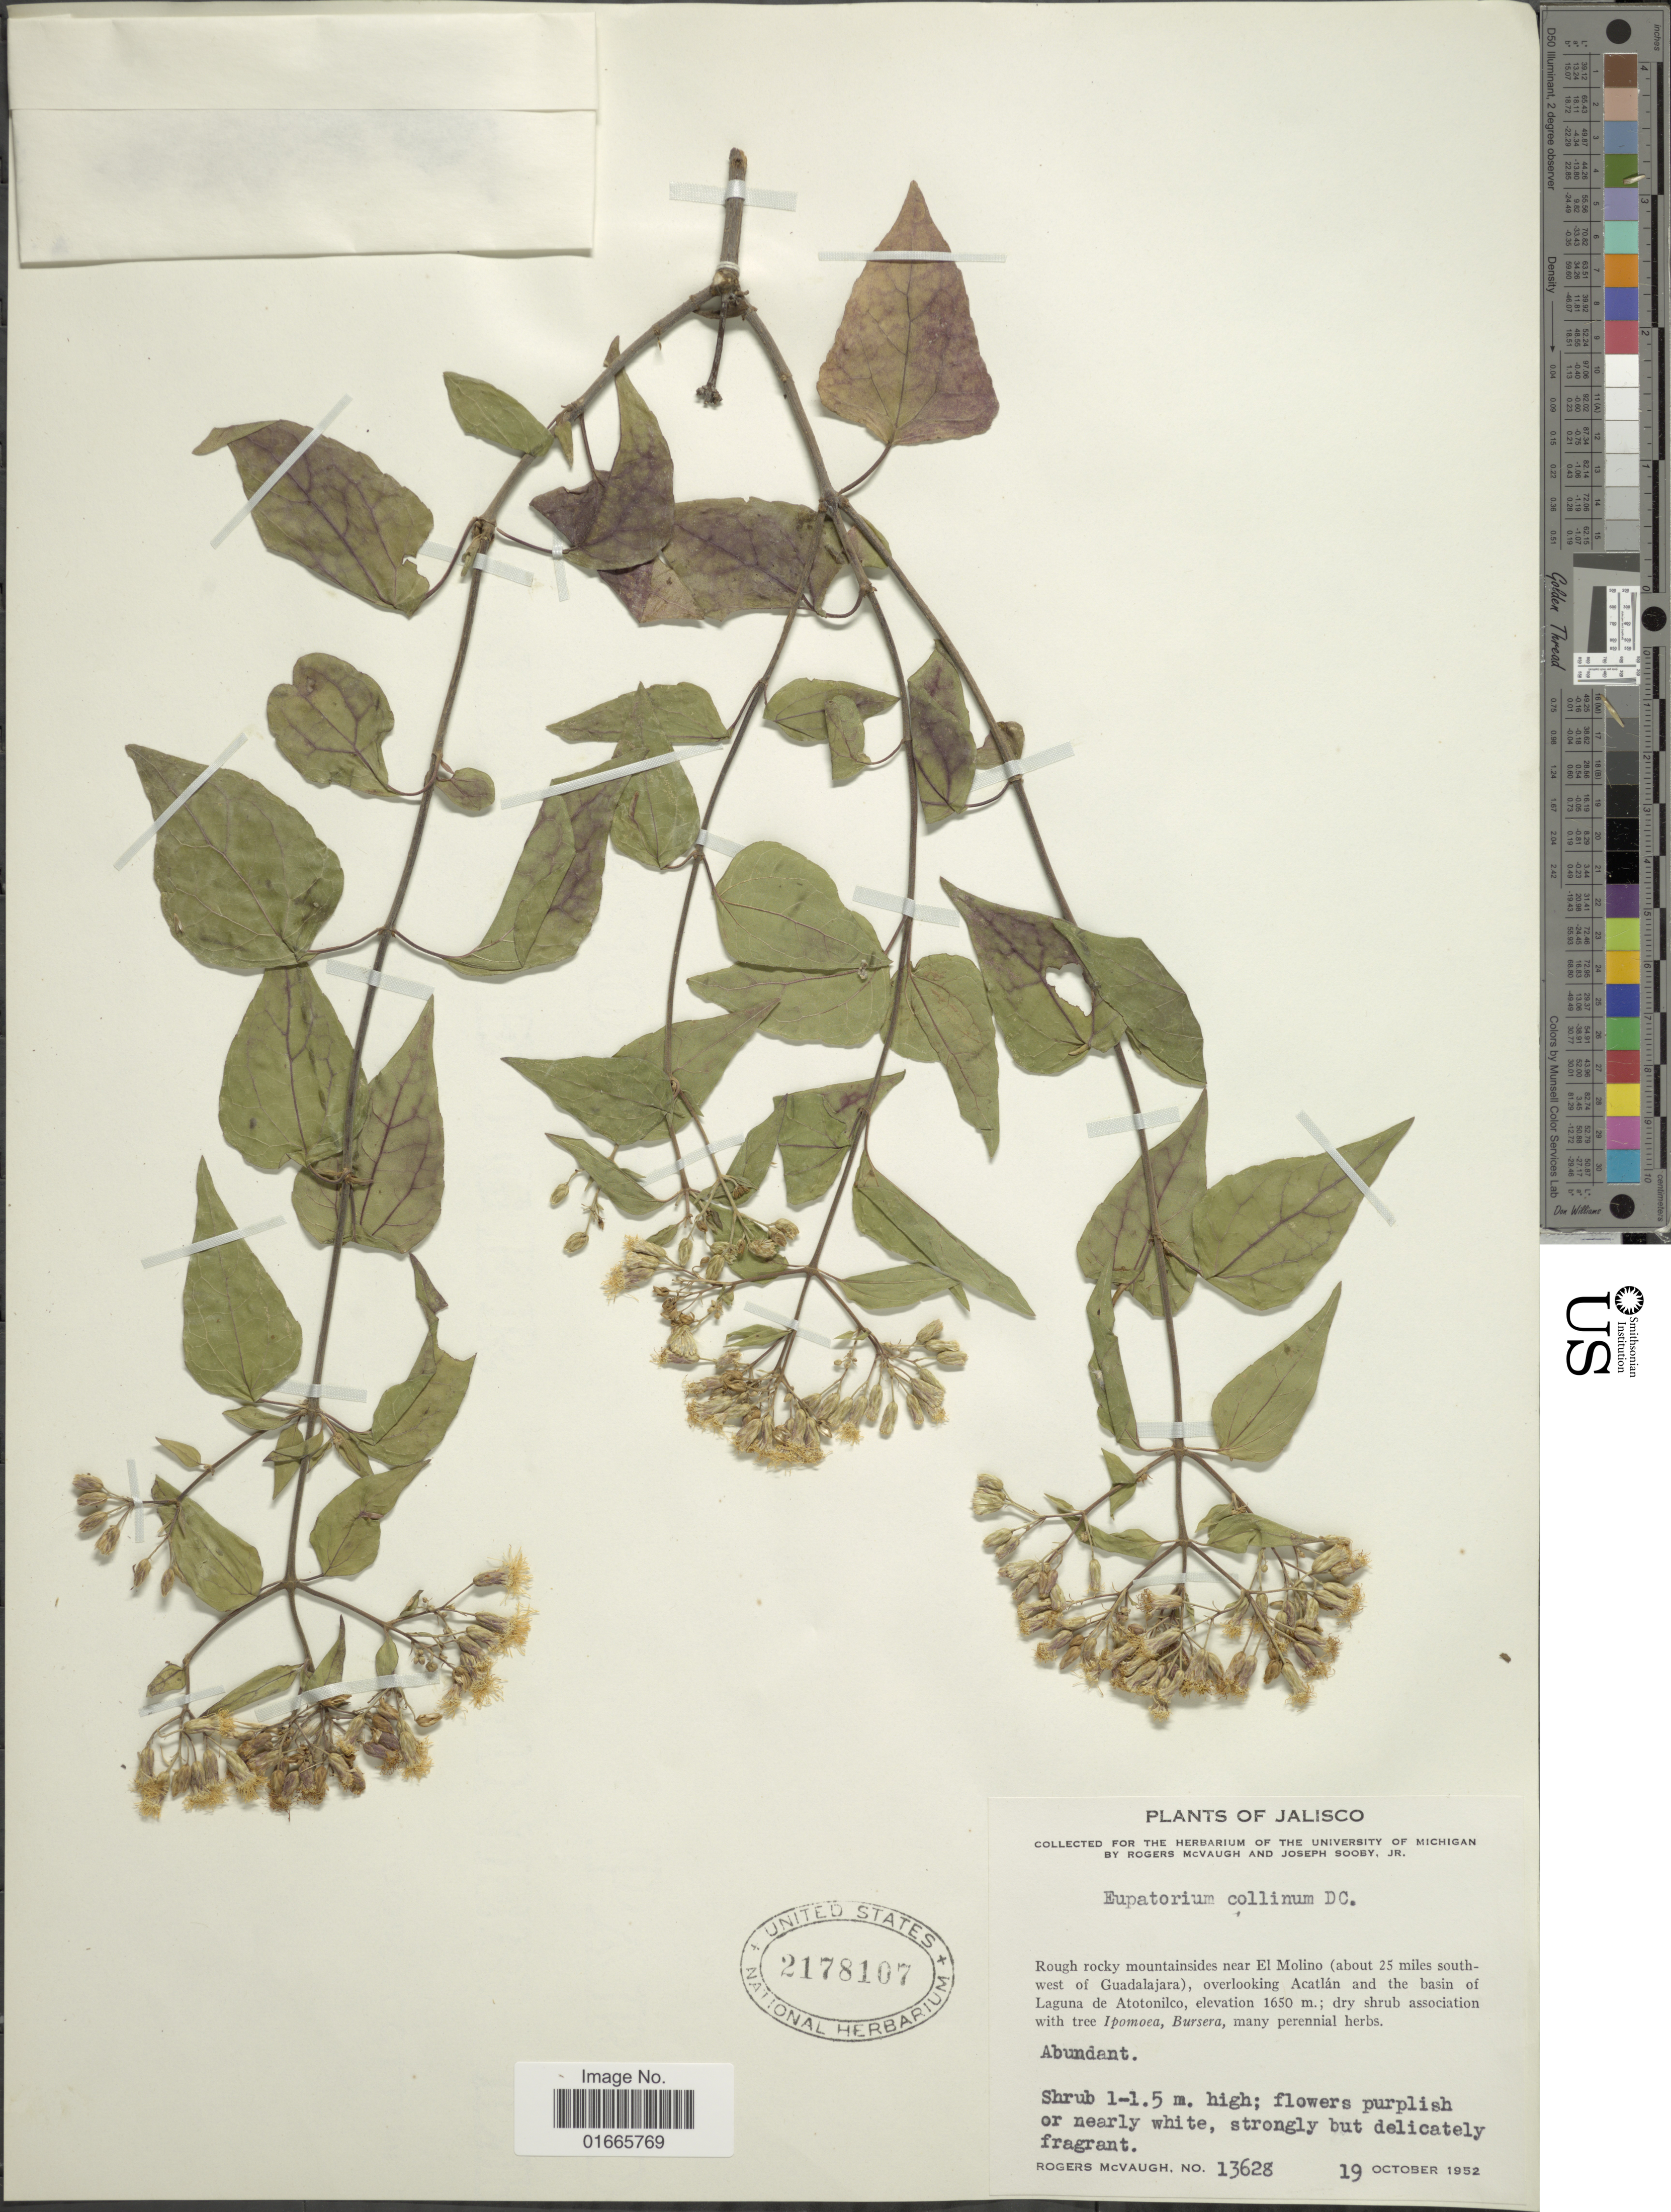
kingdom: Plantae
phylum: Tracheophyta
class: Magnoliopsida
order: Asterales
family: Asteraceae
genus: Chromolaena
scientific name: Chromolaena collina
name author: (DC.) R.M. King & H. Rob.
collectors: R. McVaugh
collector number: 13628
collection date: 1952-10-19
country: Mexico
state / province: Jalisco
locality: Rough rocky mountainsides near El Molina (about 25 miles southwest of Guadalajara), overlooking Acatlan and the basin of Laguna de Atotonilco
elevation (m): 1650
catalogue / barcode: US 2178107